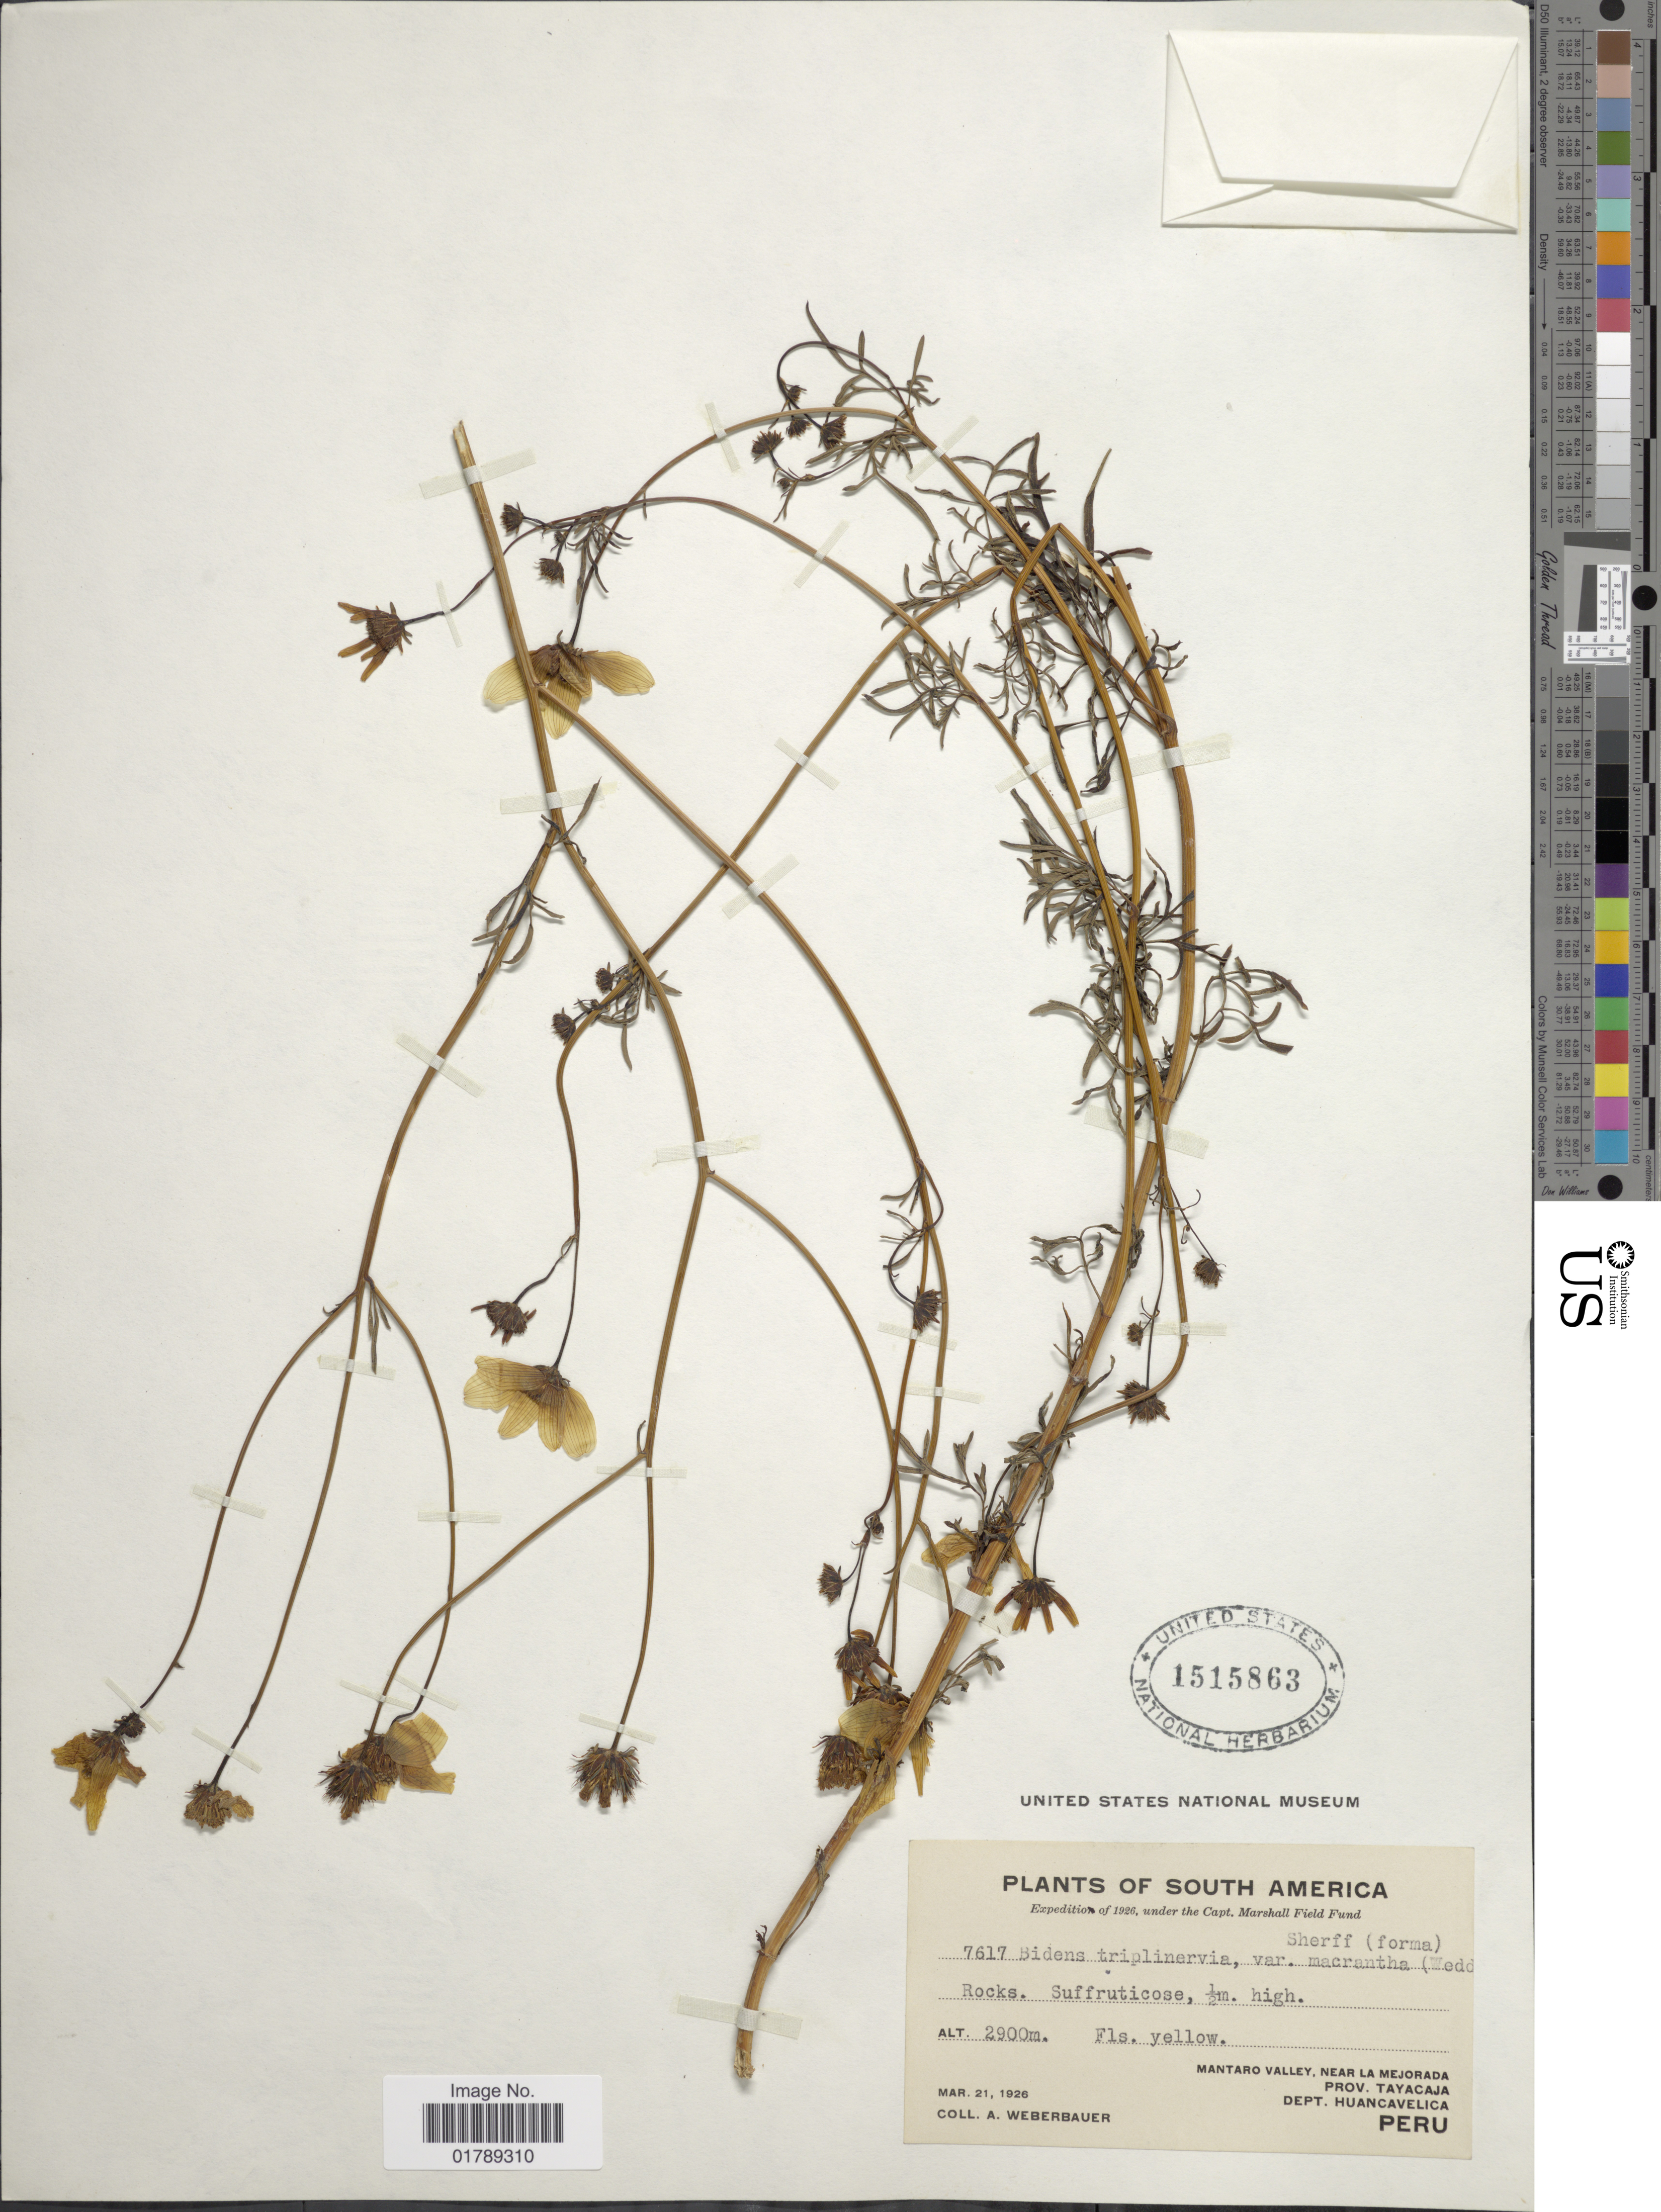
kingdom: Plantae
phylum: Tracheophyta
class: Magnoliopsida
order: Asterales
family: Asteraceae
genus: Bidens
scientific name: Bidens triplinervia var. macrantha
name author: (Wedd.) Sherff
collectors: A. Weberbauer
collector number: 7617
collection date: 1926-03-21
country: Peru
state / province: Huancavelica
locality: Mantaro Valley, near La Mejorada. Prov. Tayacaja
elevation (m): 2900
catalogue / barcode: US 1515863